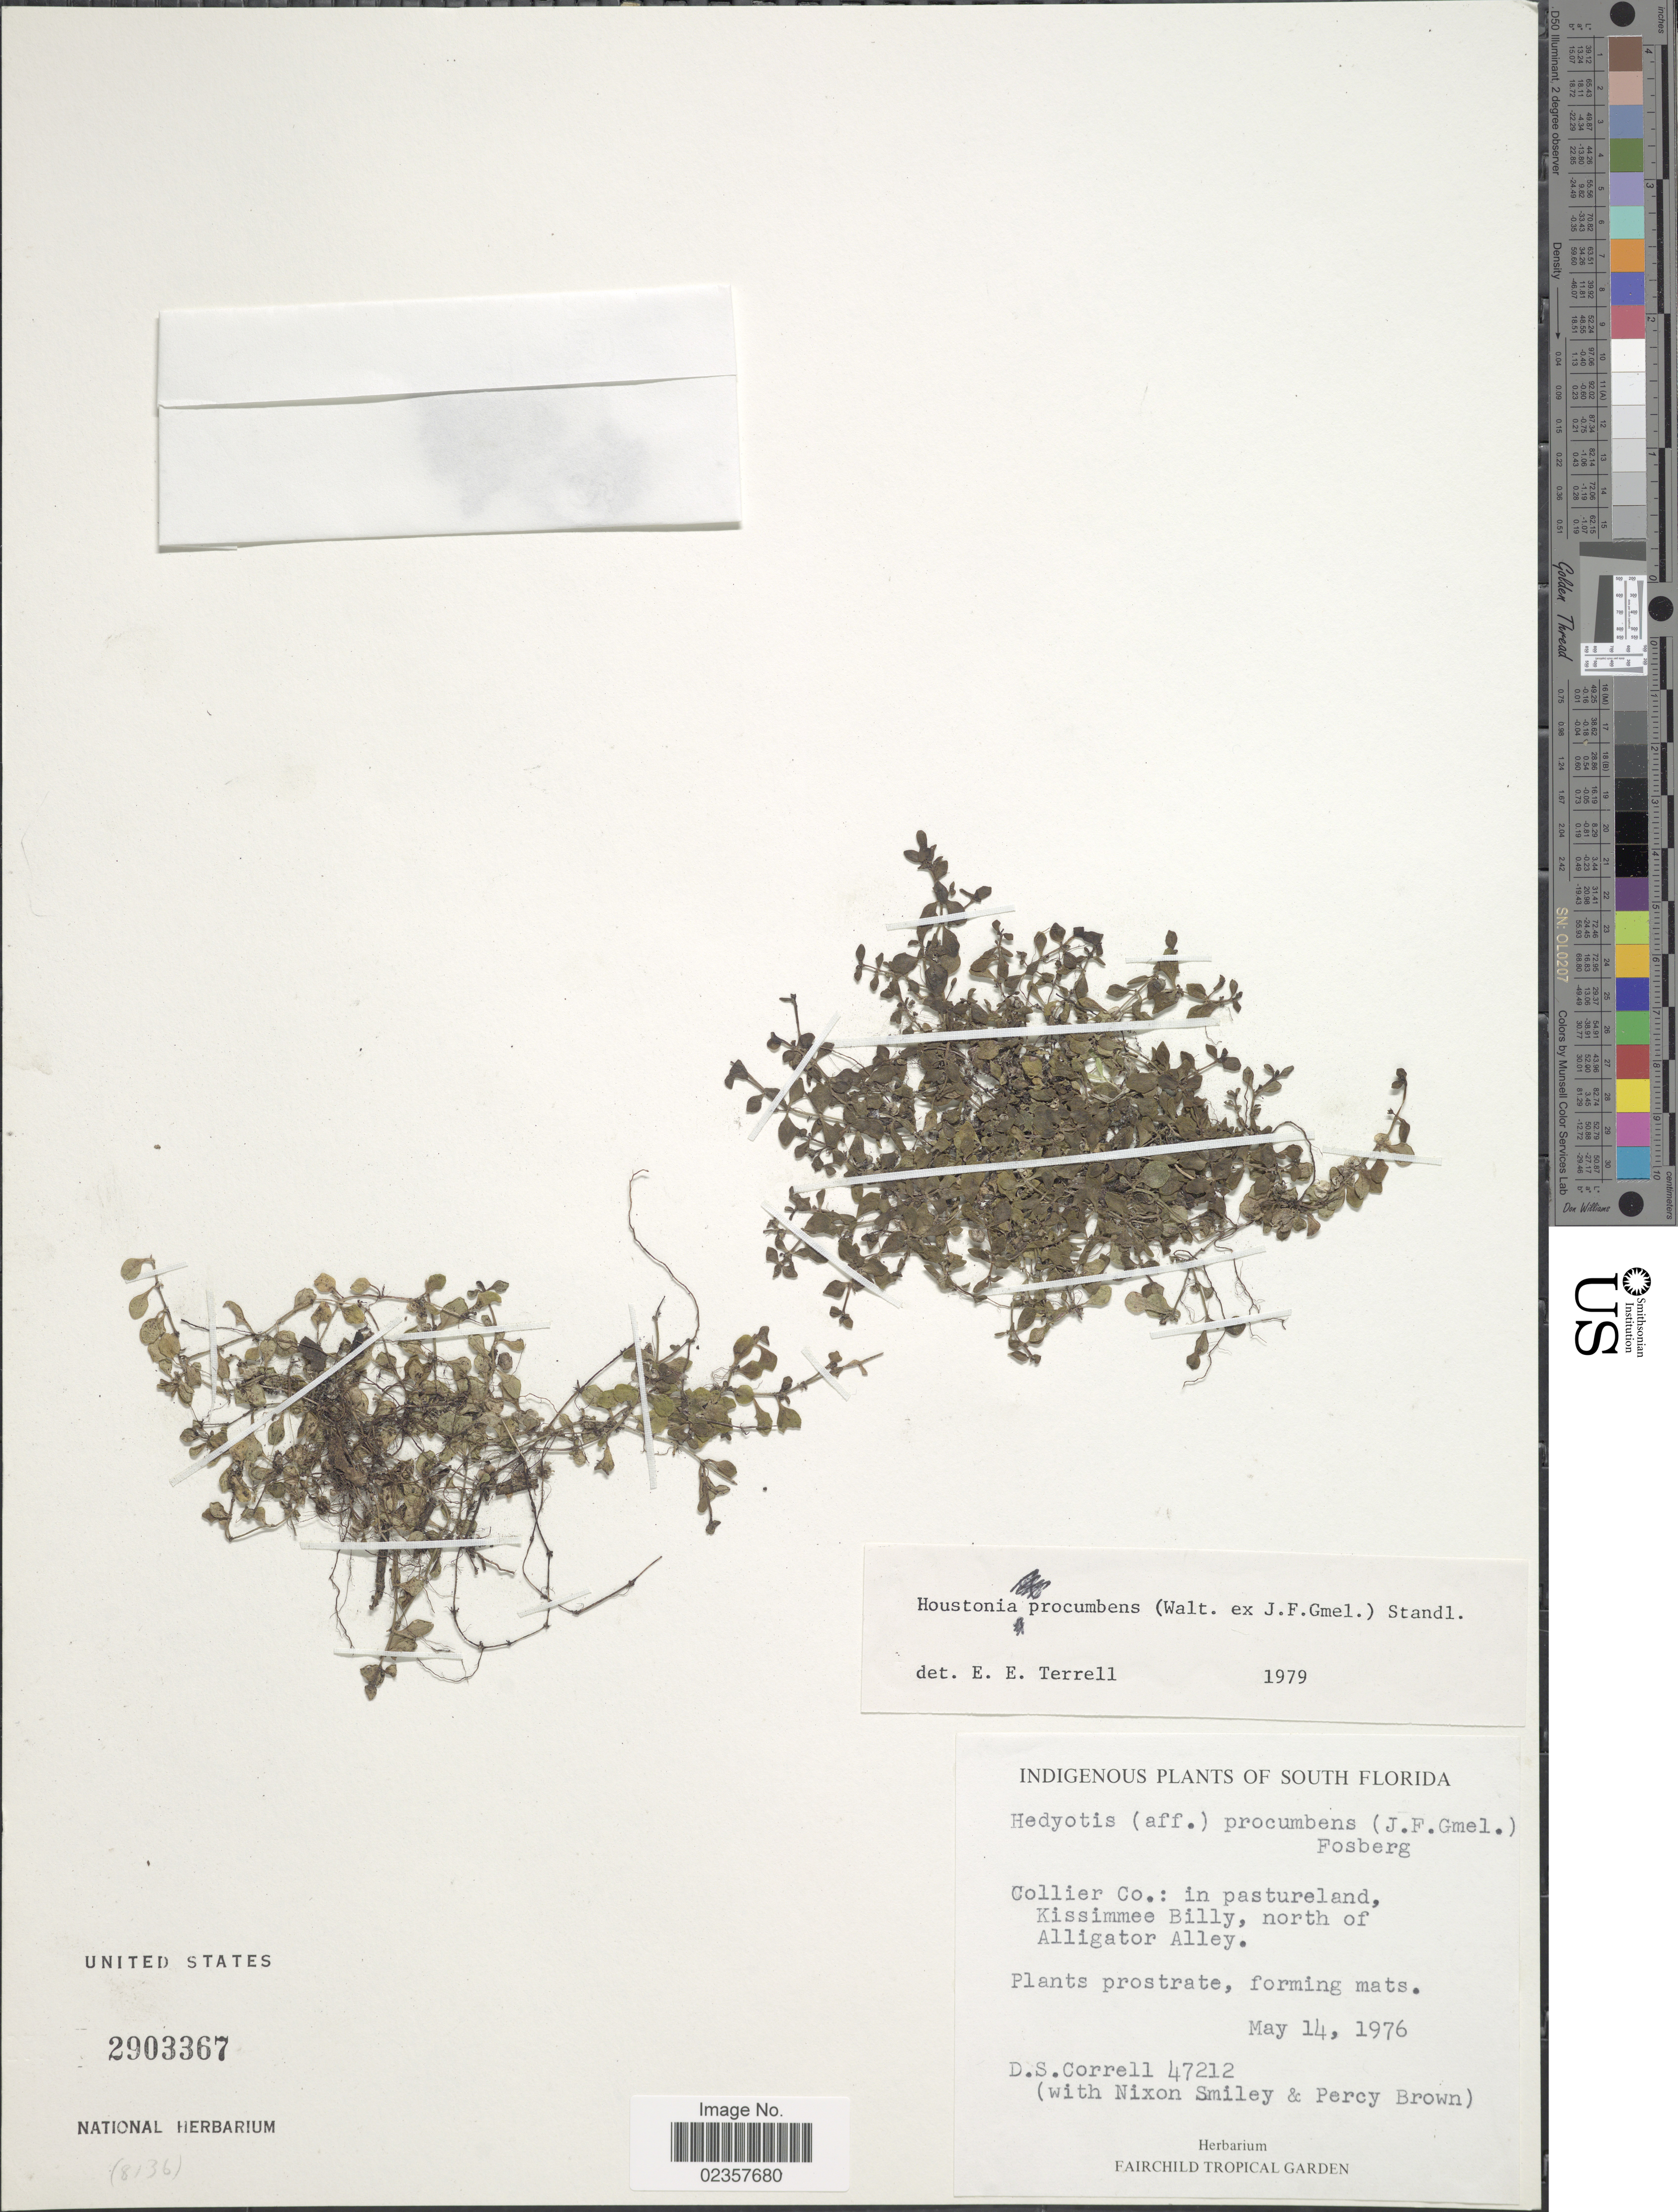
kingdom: Plantae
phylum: Tracheophyta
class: Magnoliopsida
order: Gentianales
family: Rubiaceae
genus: Houstonia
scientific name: Houstonia procumbens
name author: (Walter ex J.F. Gmel.) Standl.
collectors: D. S. Correll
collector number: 47212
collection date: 1976-05-14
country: United States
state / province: Florida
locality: South Florida. Collier Co,: in pastureland Kissimmee Billy, north of Alligator Alley.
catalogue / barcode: US 2903367